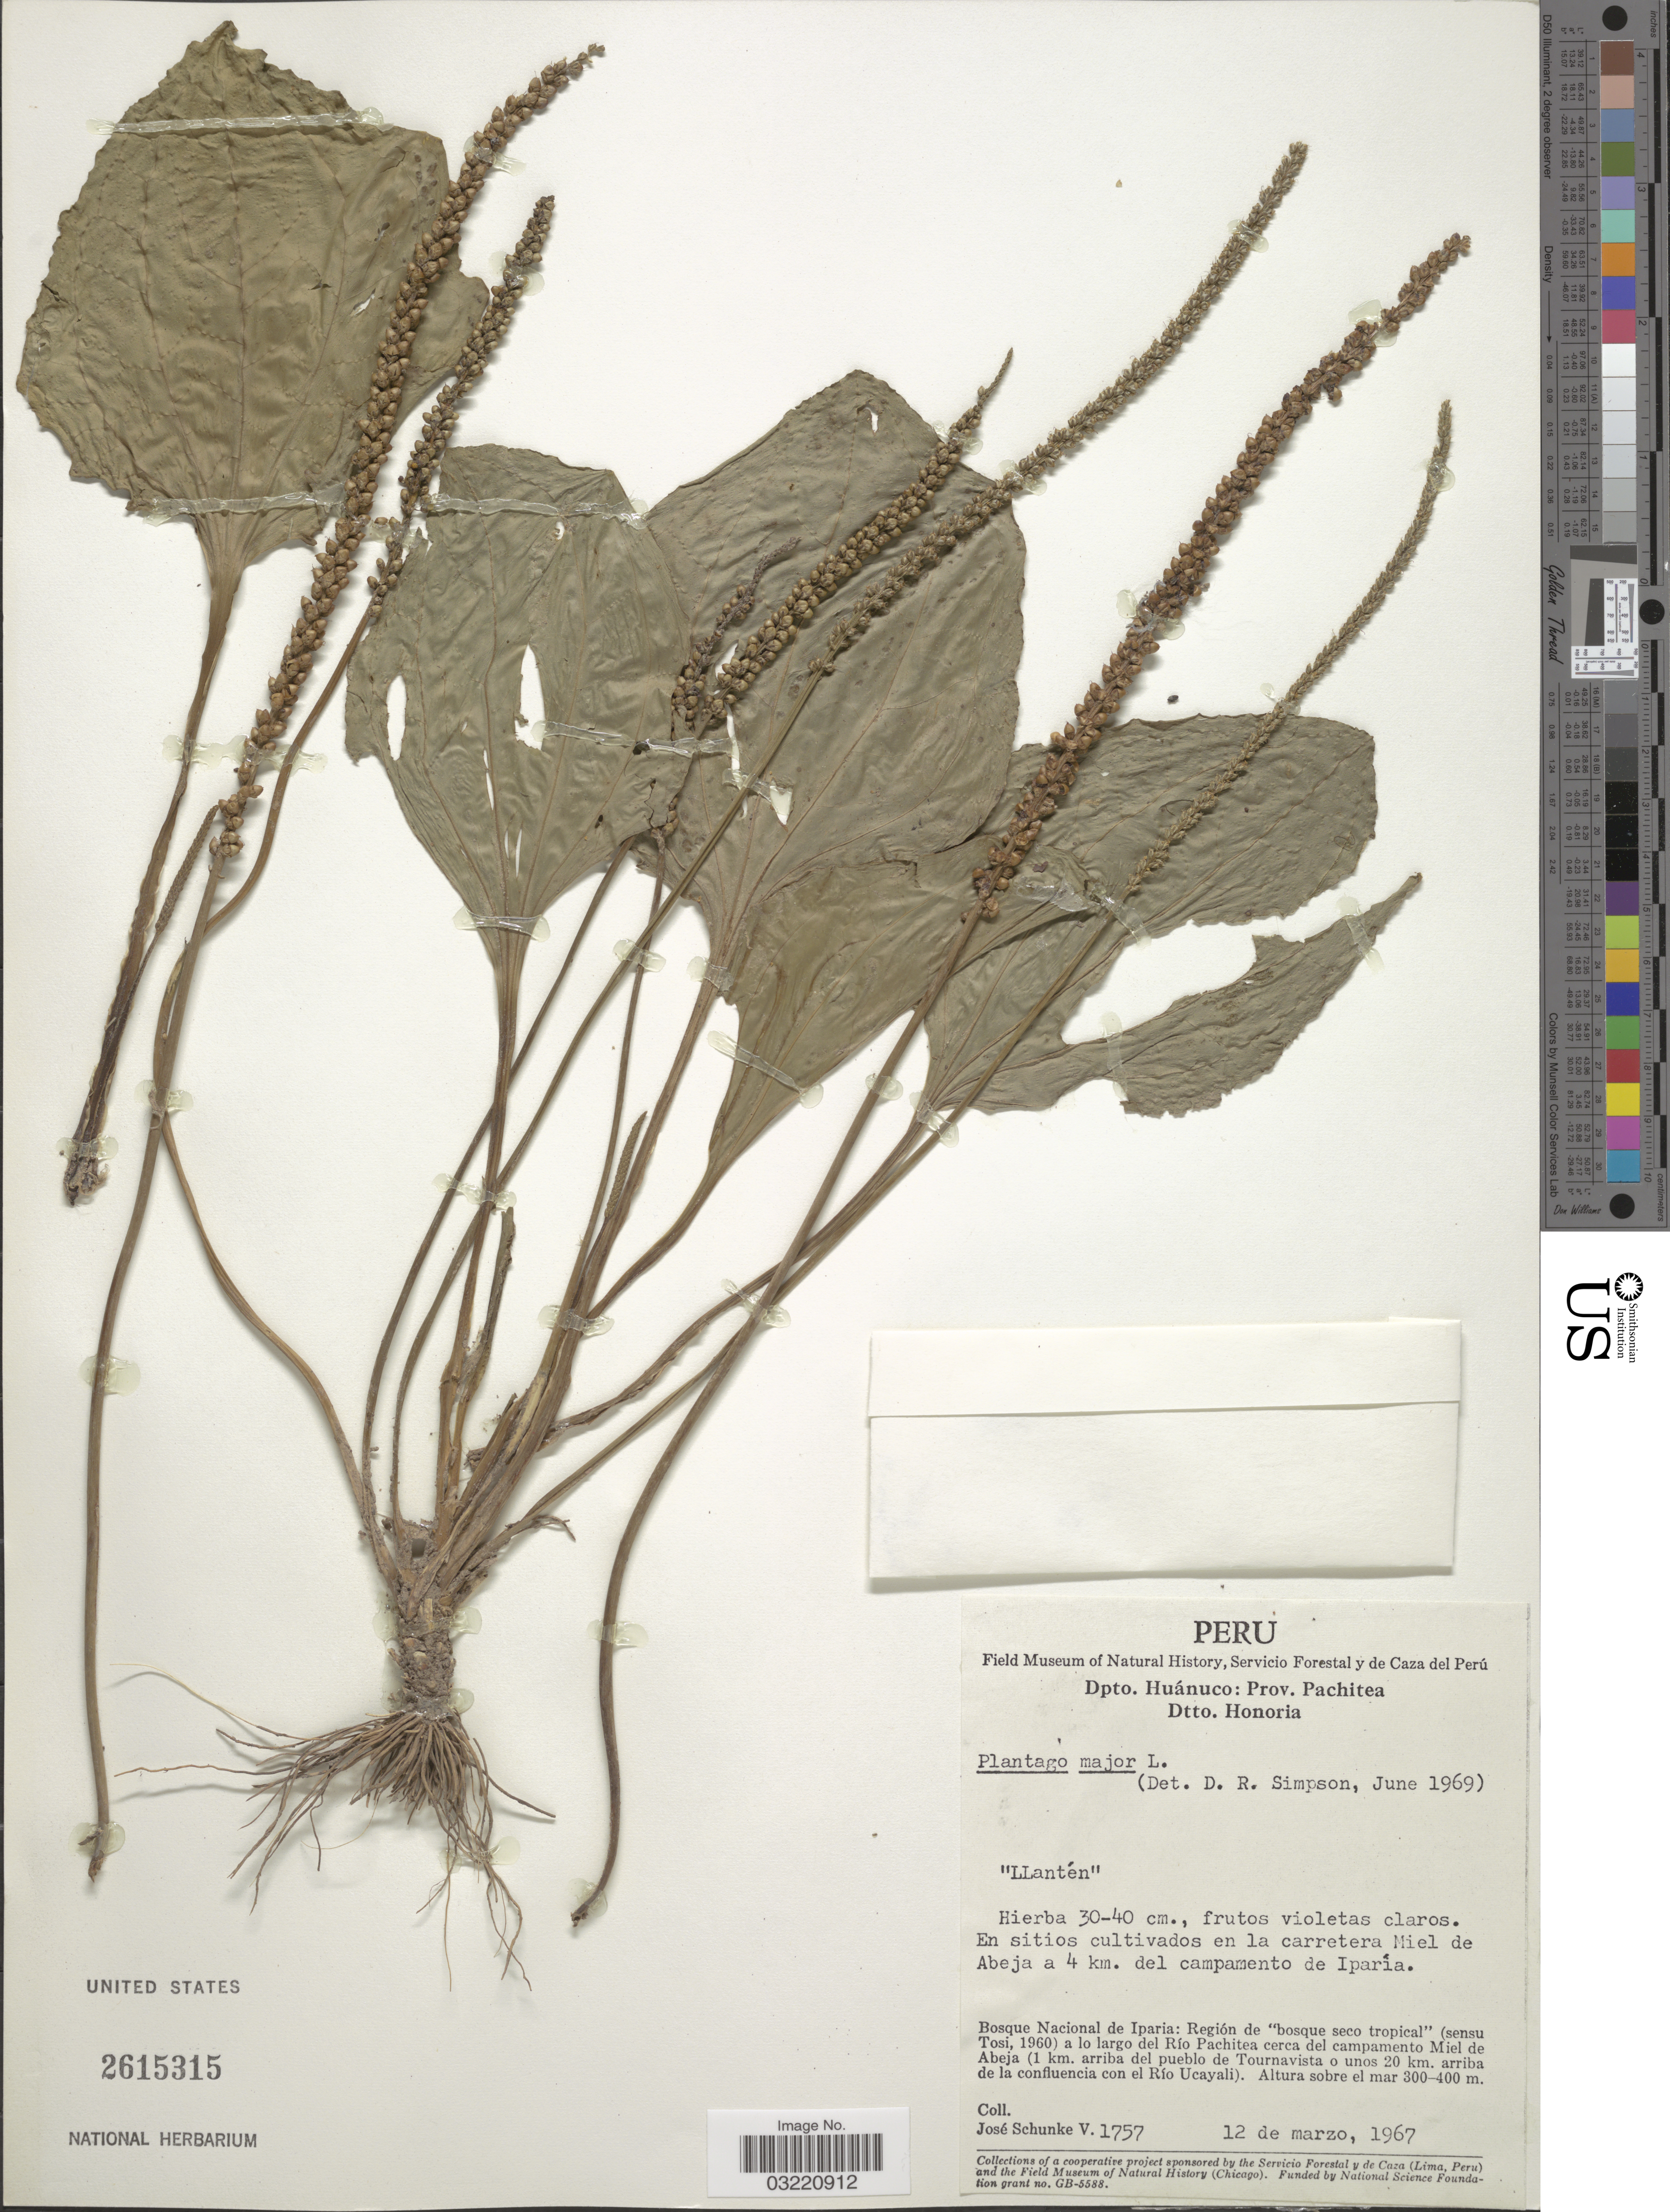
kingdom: Plantae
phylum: Tracheophyta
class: Magnoliopsida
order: Lamiales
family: Plantaginaceae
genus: Plantago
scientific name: Plantago major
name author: L.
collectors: J. Schunke Vigo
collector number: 1757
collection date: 1967-03-12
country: Peru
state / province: Huánuco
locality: Dpto. Huánuco: Prov. Pachitea. Dtto. Honoria. En sitios cultivados en la carretera Miel de Abeja a 4 km. del campamento de Iparía. Bosque Nacional de Iparia: Región de "bosque seco tropical" (sensu Tosi, 1960) a lo largo del Río Pachitea cerca del campamento Miel de Abeja (1 km. arriba del pueblo de Tournavista o unos 20 km. arriba de la confluencia con el Río Ucayali)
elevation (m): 300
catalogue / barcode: US 2615315